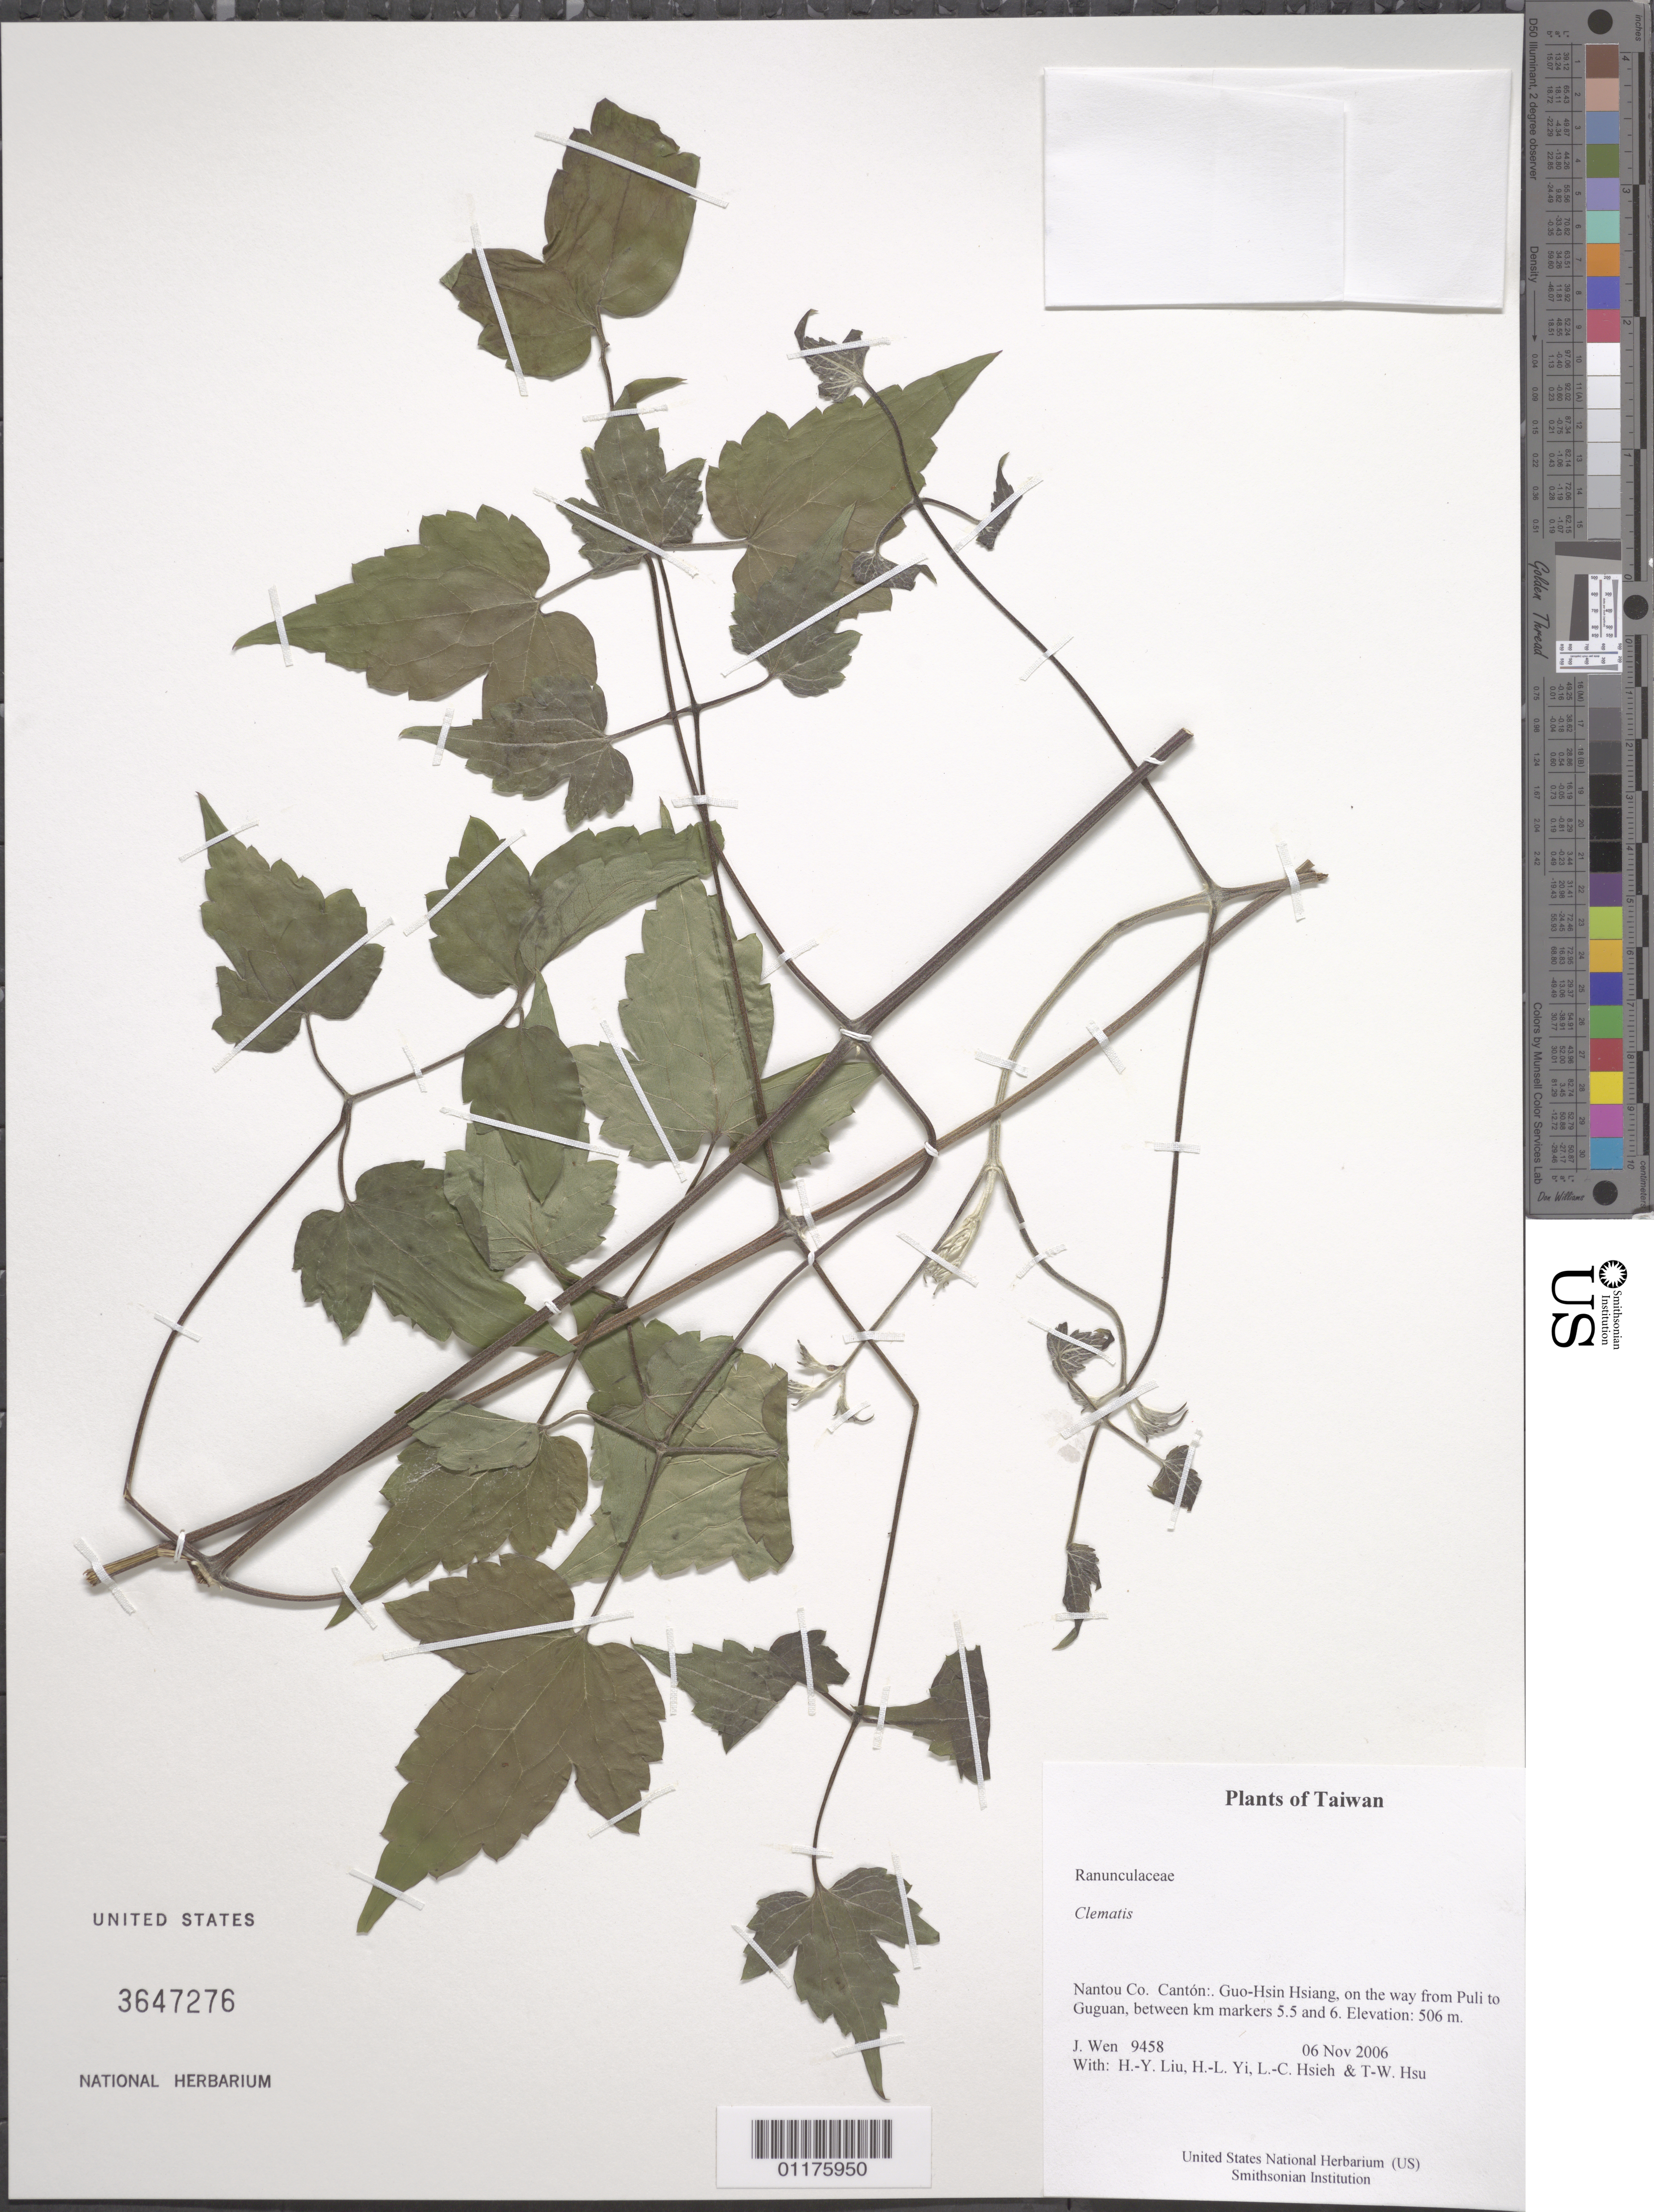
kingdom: Plantae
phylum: Tracheophyta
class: Magnoliopsida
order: Ranunculales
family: Ranunculaceae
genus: Clematis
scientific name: Clematis sp.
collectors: J. Wen, H. Liu, H. l. Yi, L. Hsieh & T. Hsu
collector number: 9458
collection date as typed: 06 Nov 2006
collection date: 2006-11-06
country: Taiwan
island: Taiwan [Formosa]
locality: Guo-Hsin Hsiang, on the way from Puli to Guguan, between km markers 5.5 and 6.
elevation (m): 506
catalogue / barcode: US 3647276